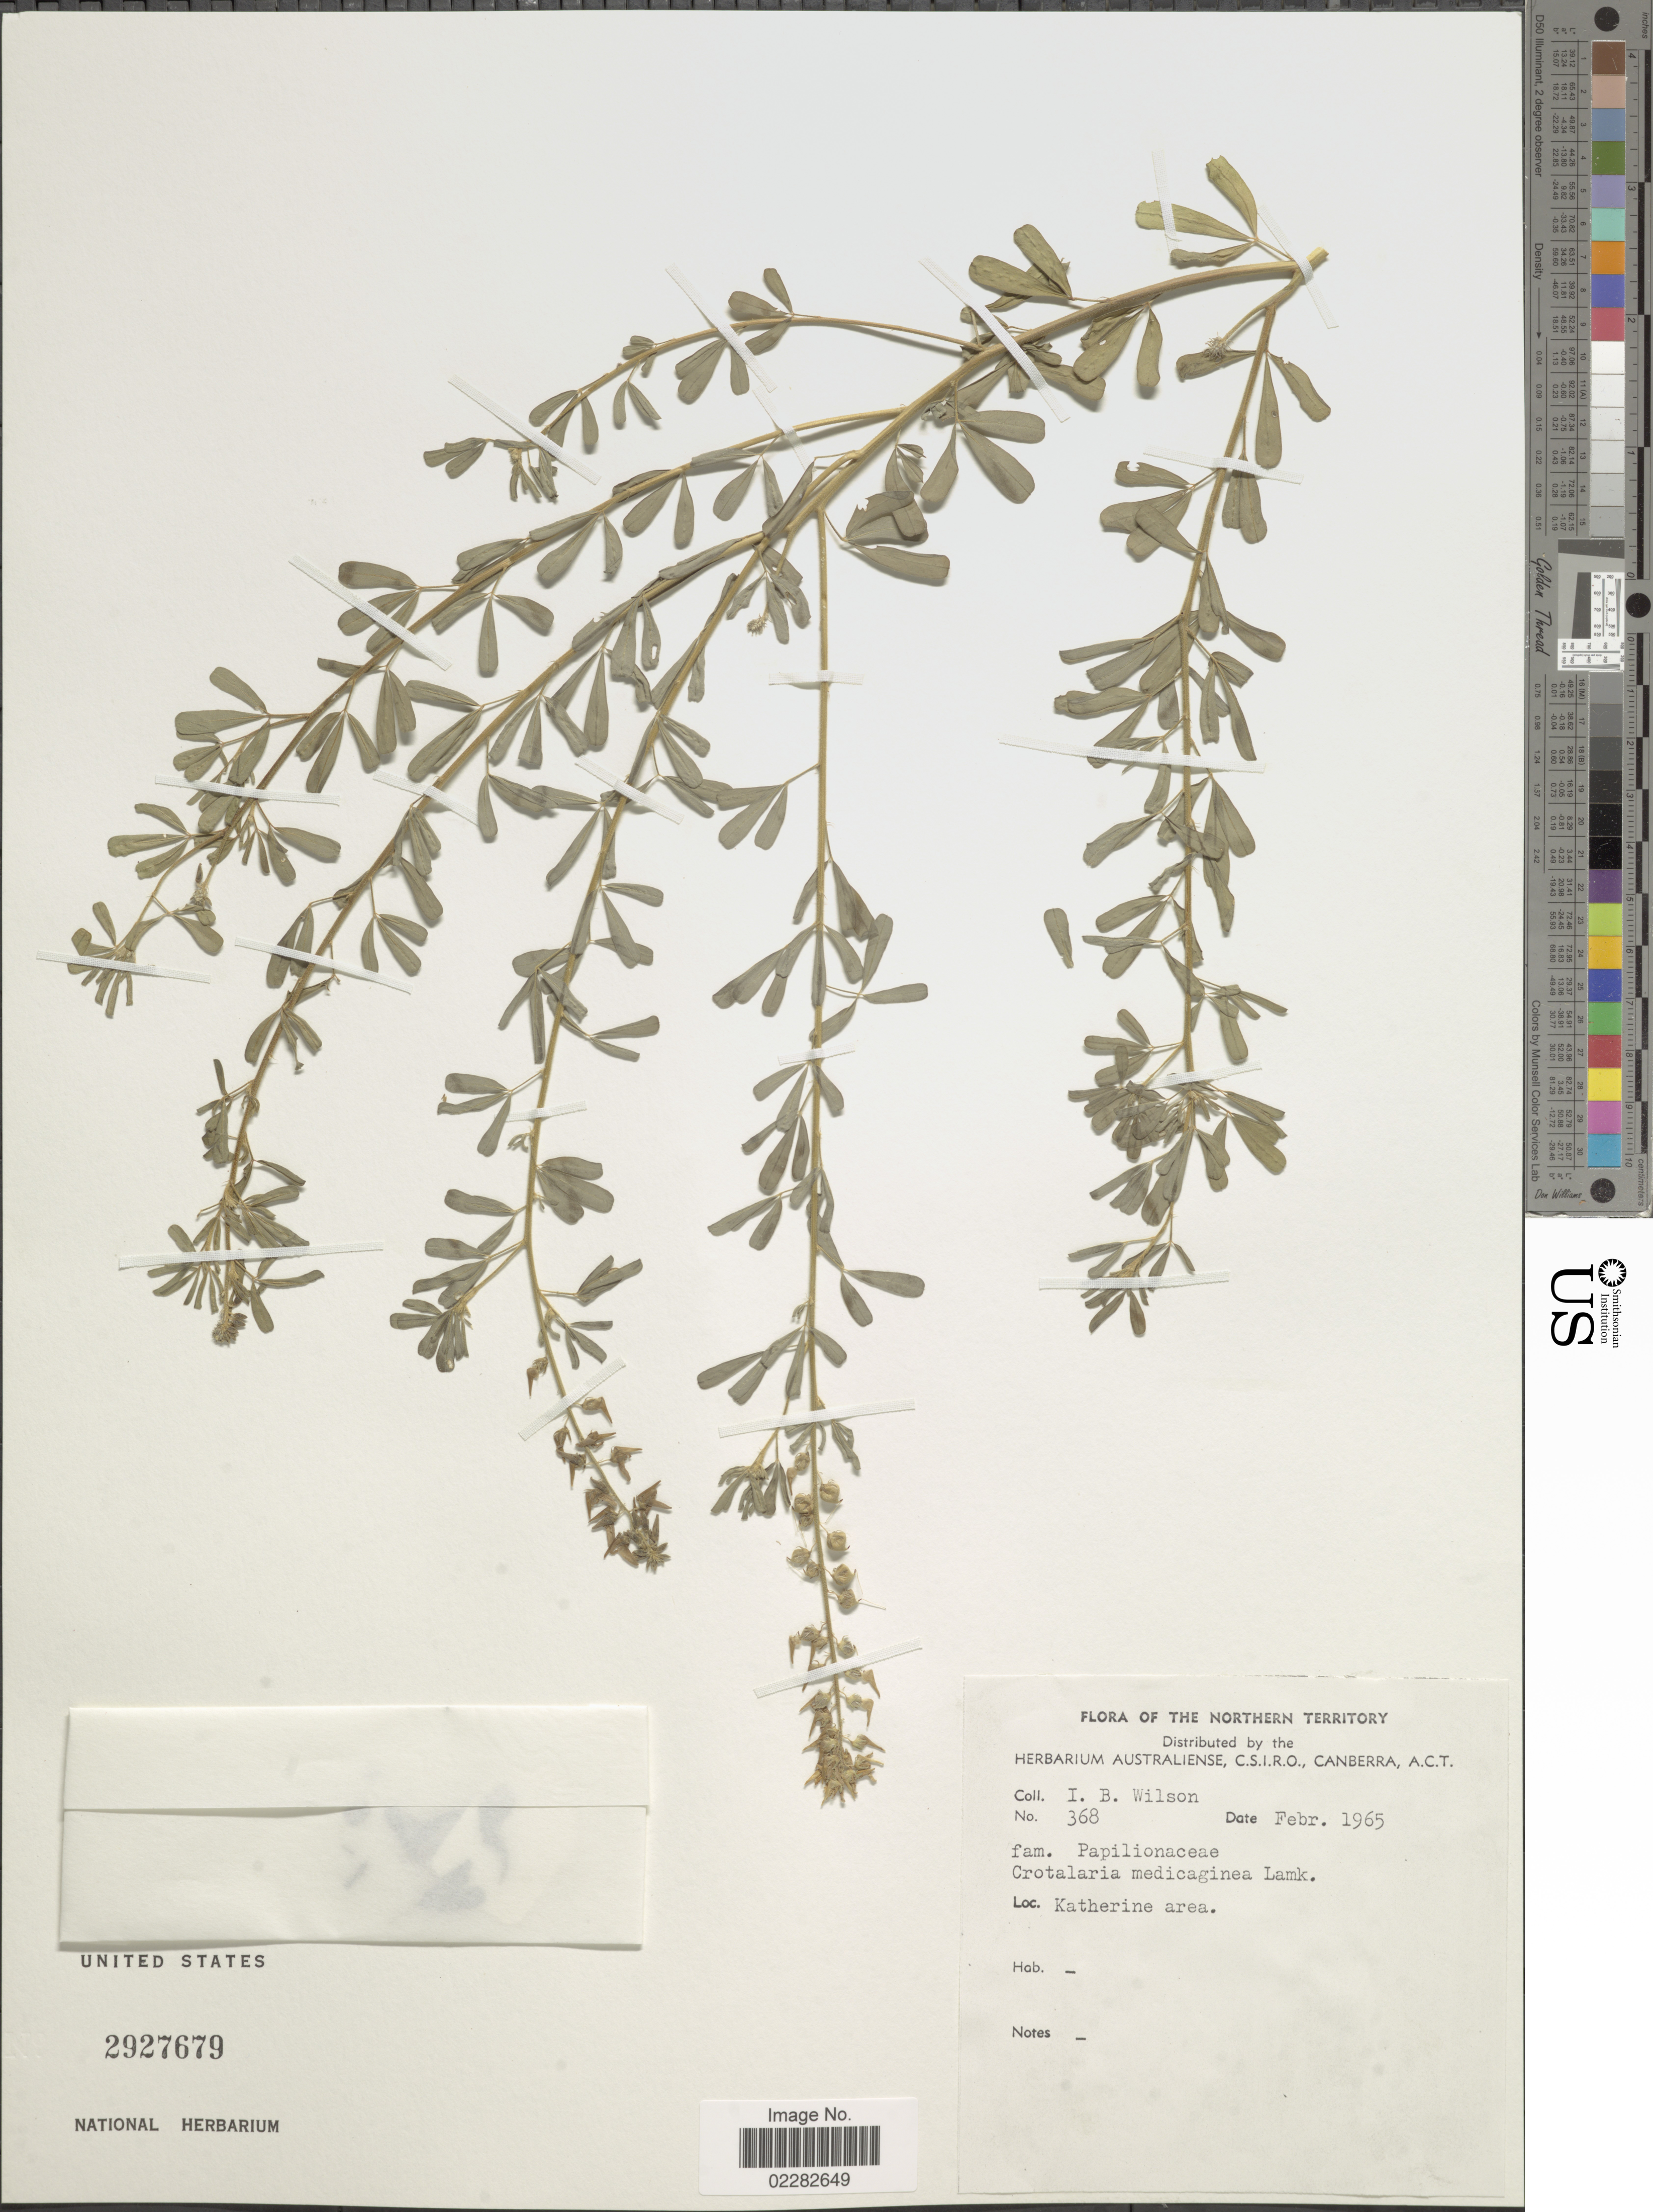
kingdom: Plantae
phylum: Tracheophyta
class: Magnoliopsida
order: Fabales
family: Fabaceae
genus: Crotalaria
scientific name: Crotalaria medicaginea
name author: Lam.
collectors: I. B. Wilson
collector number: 368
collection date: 1965-02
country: Australia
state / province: Northern Territory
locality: Katherine area.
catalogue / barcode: US 2927679